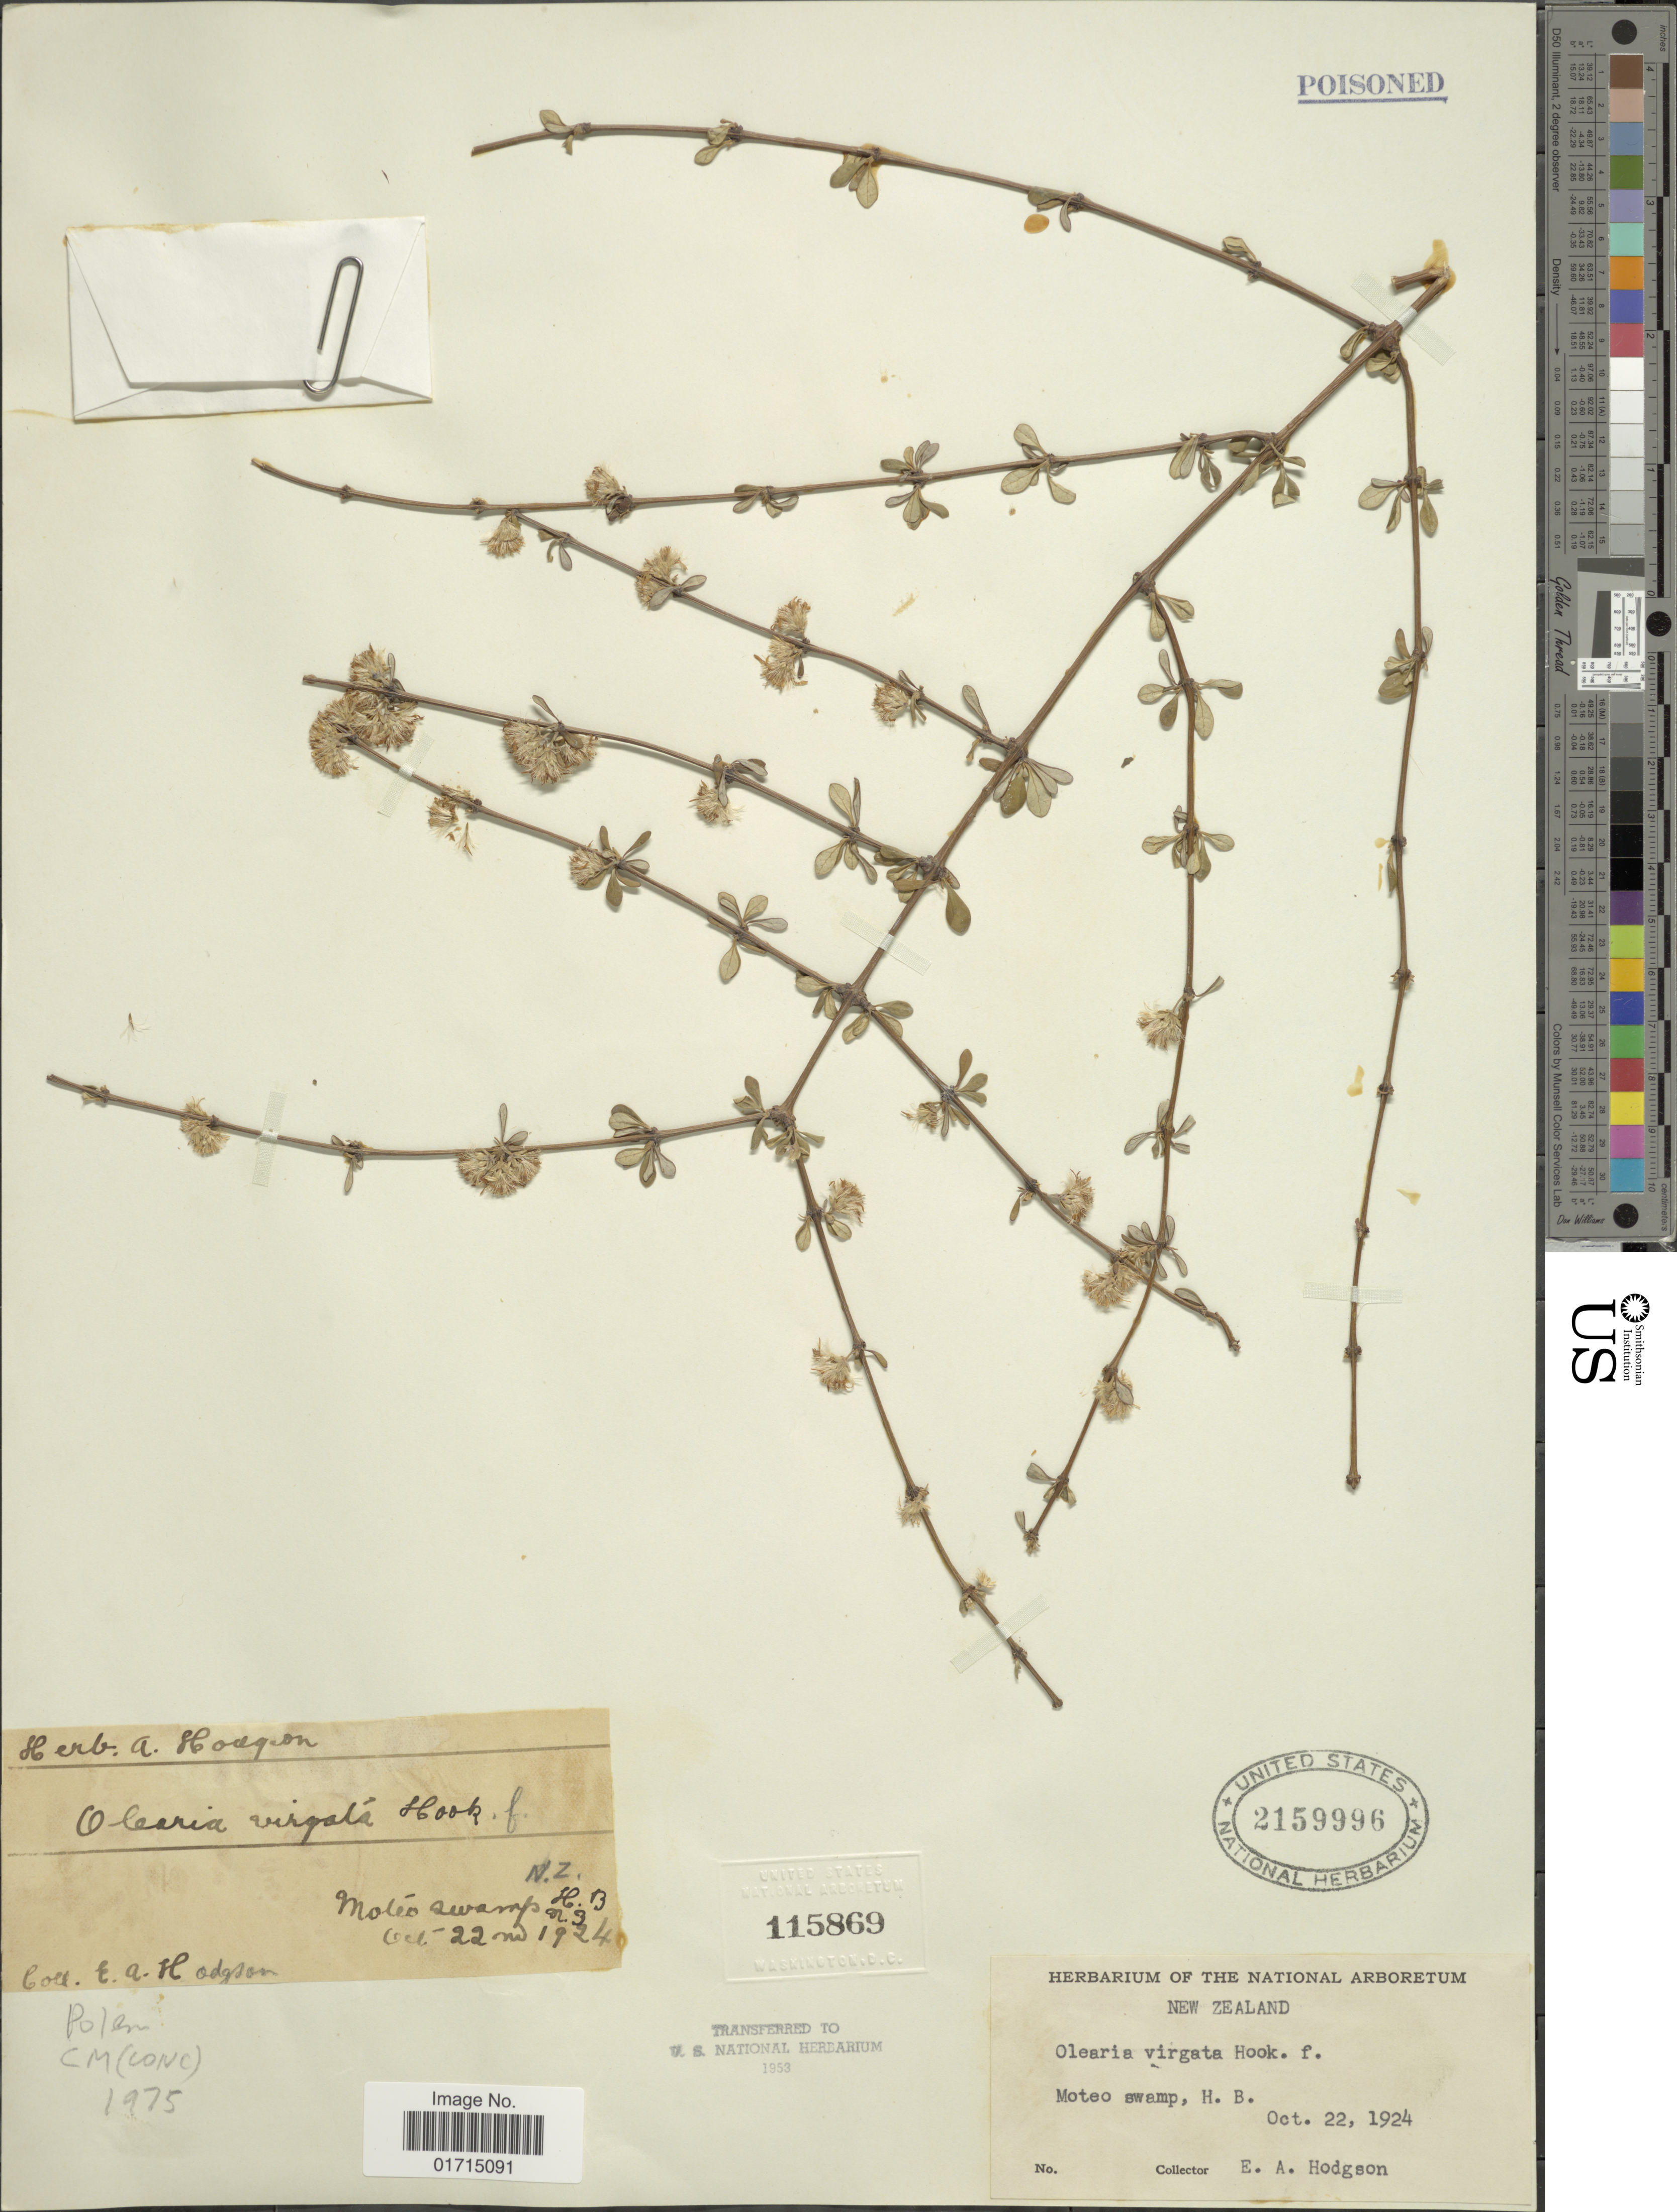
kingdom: Plantae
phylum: Tracheophyta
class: Magnoliopsida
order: Asterales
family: Asteraceae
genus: Olearia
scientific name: Olearia virgata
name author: (Hook. f.) Hook. f.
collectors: E. Hodgson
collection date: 1924-10-22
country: New Zealand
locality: Moteo swamp, H. B.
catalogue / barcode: US 2159996